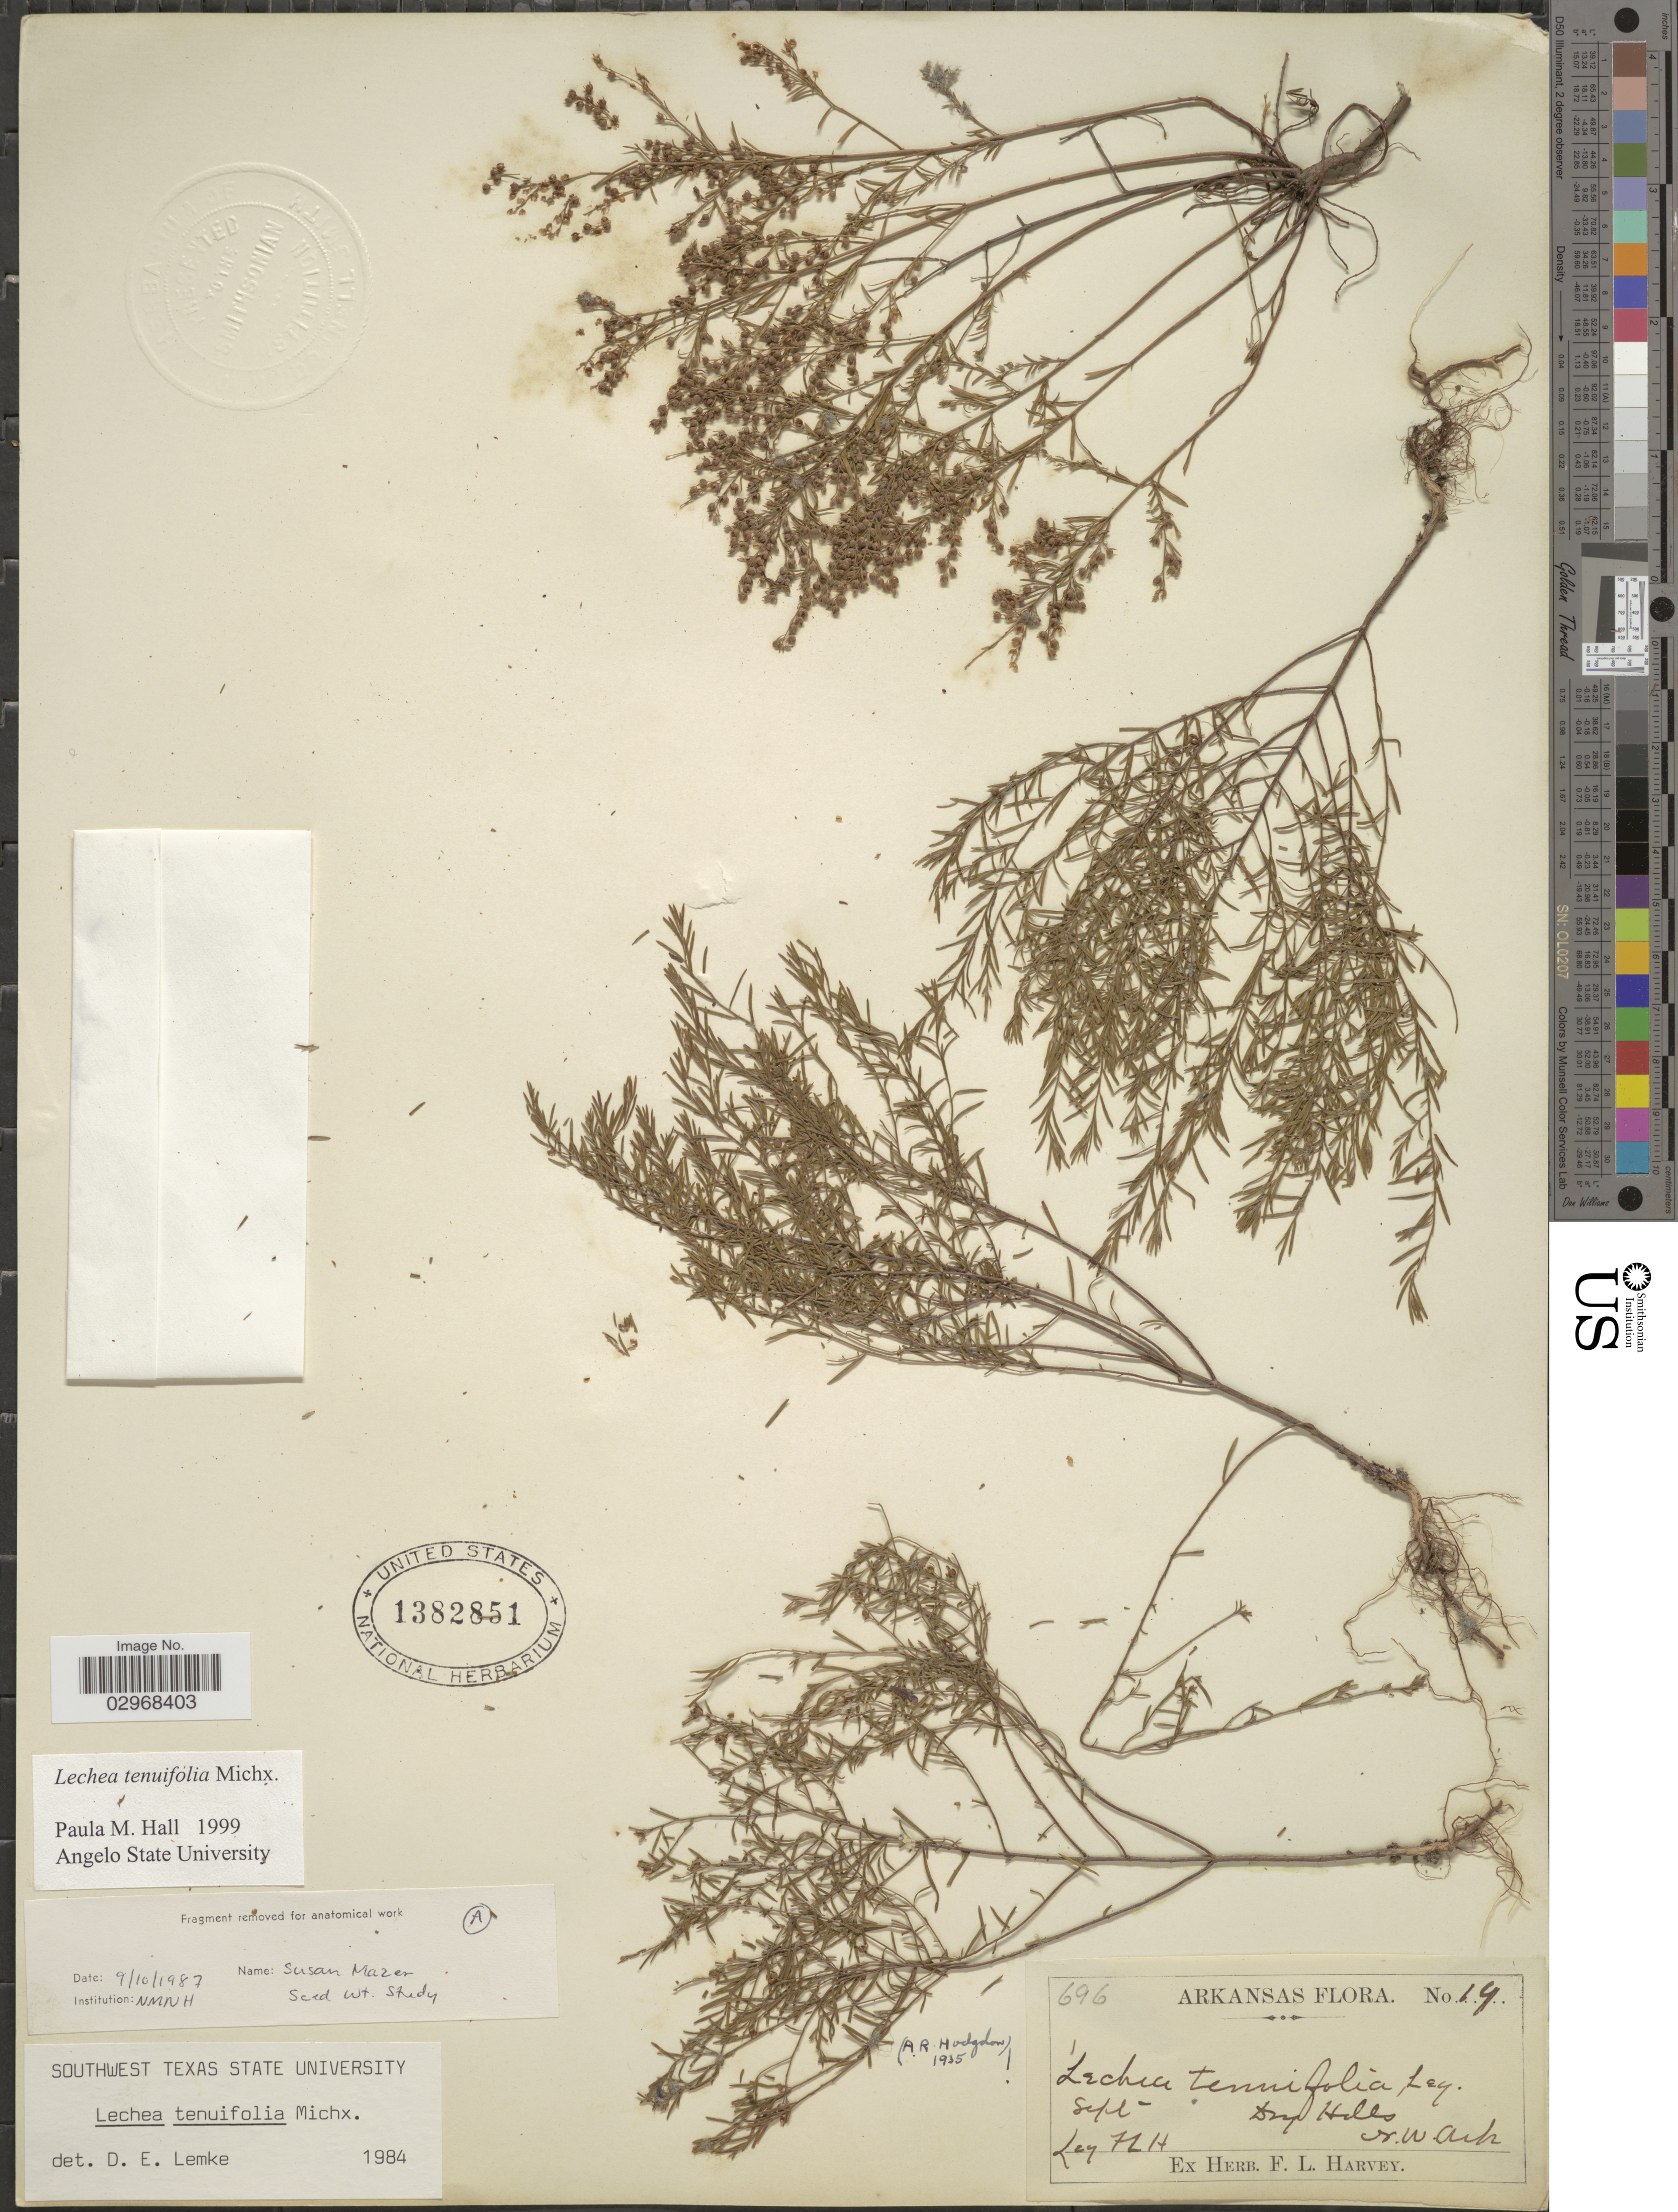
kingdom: Plantae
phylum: Tracheophyta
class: Magnoliopsida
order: Malvales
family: Cistaceae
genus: Lechea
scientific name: Lechea tenuifolia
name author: Michx.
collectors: F. L. Harvey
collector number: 19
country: United States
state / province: Arkansas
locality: N.W. Ark.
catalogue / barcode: US 1382851